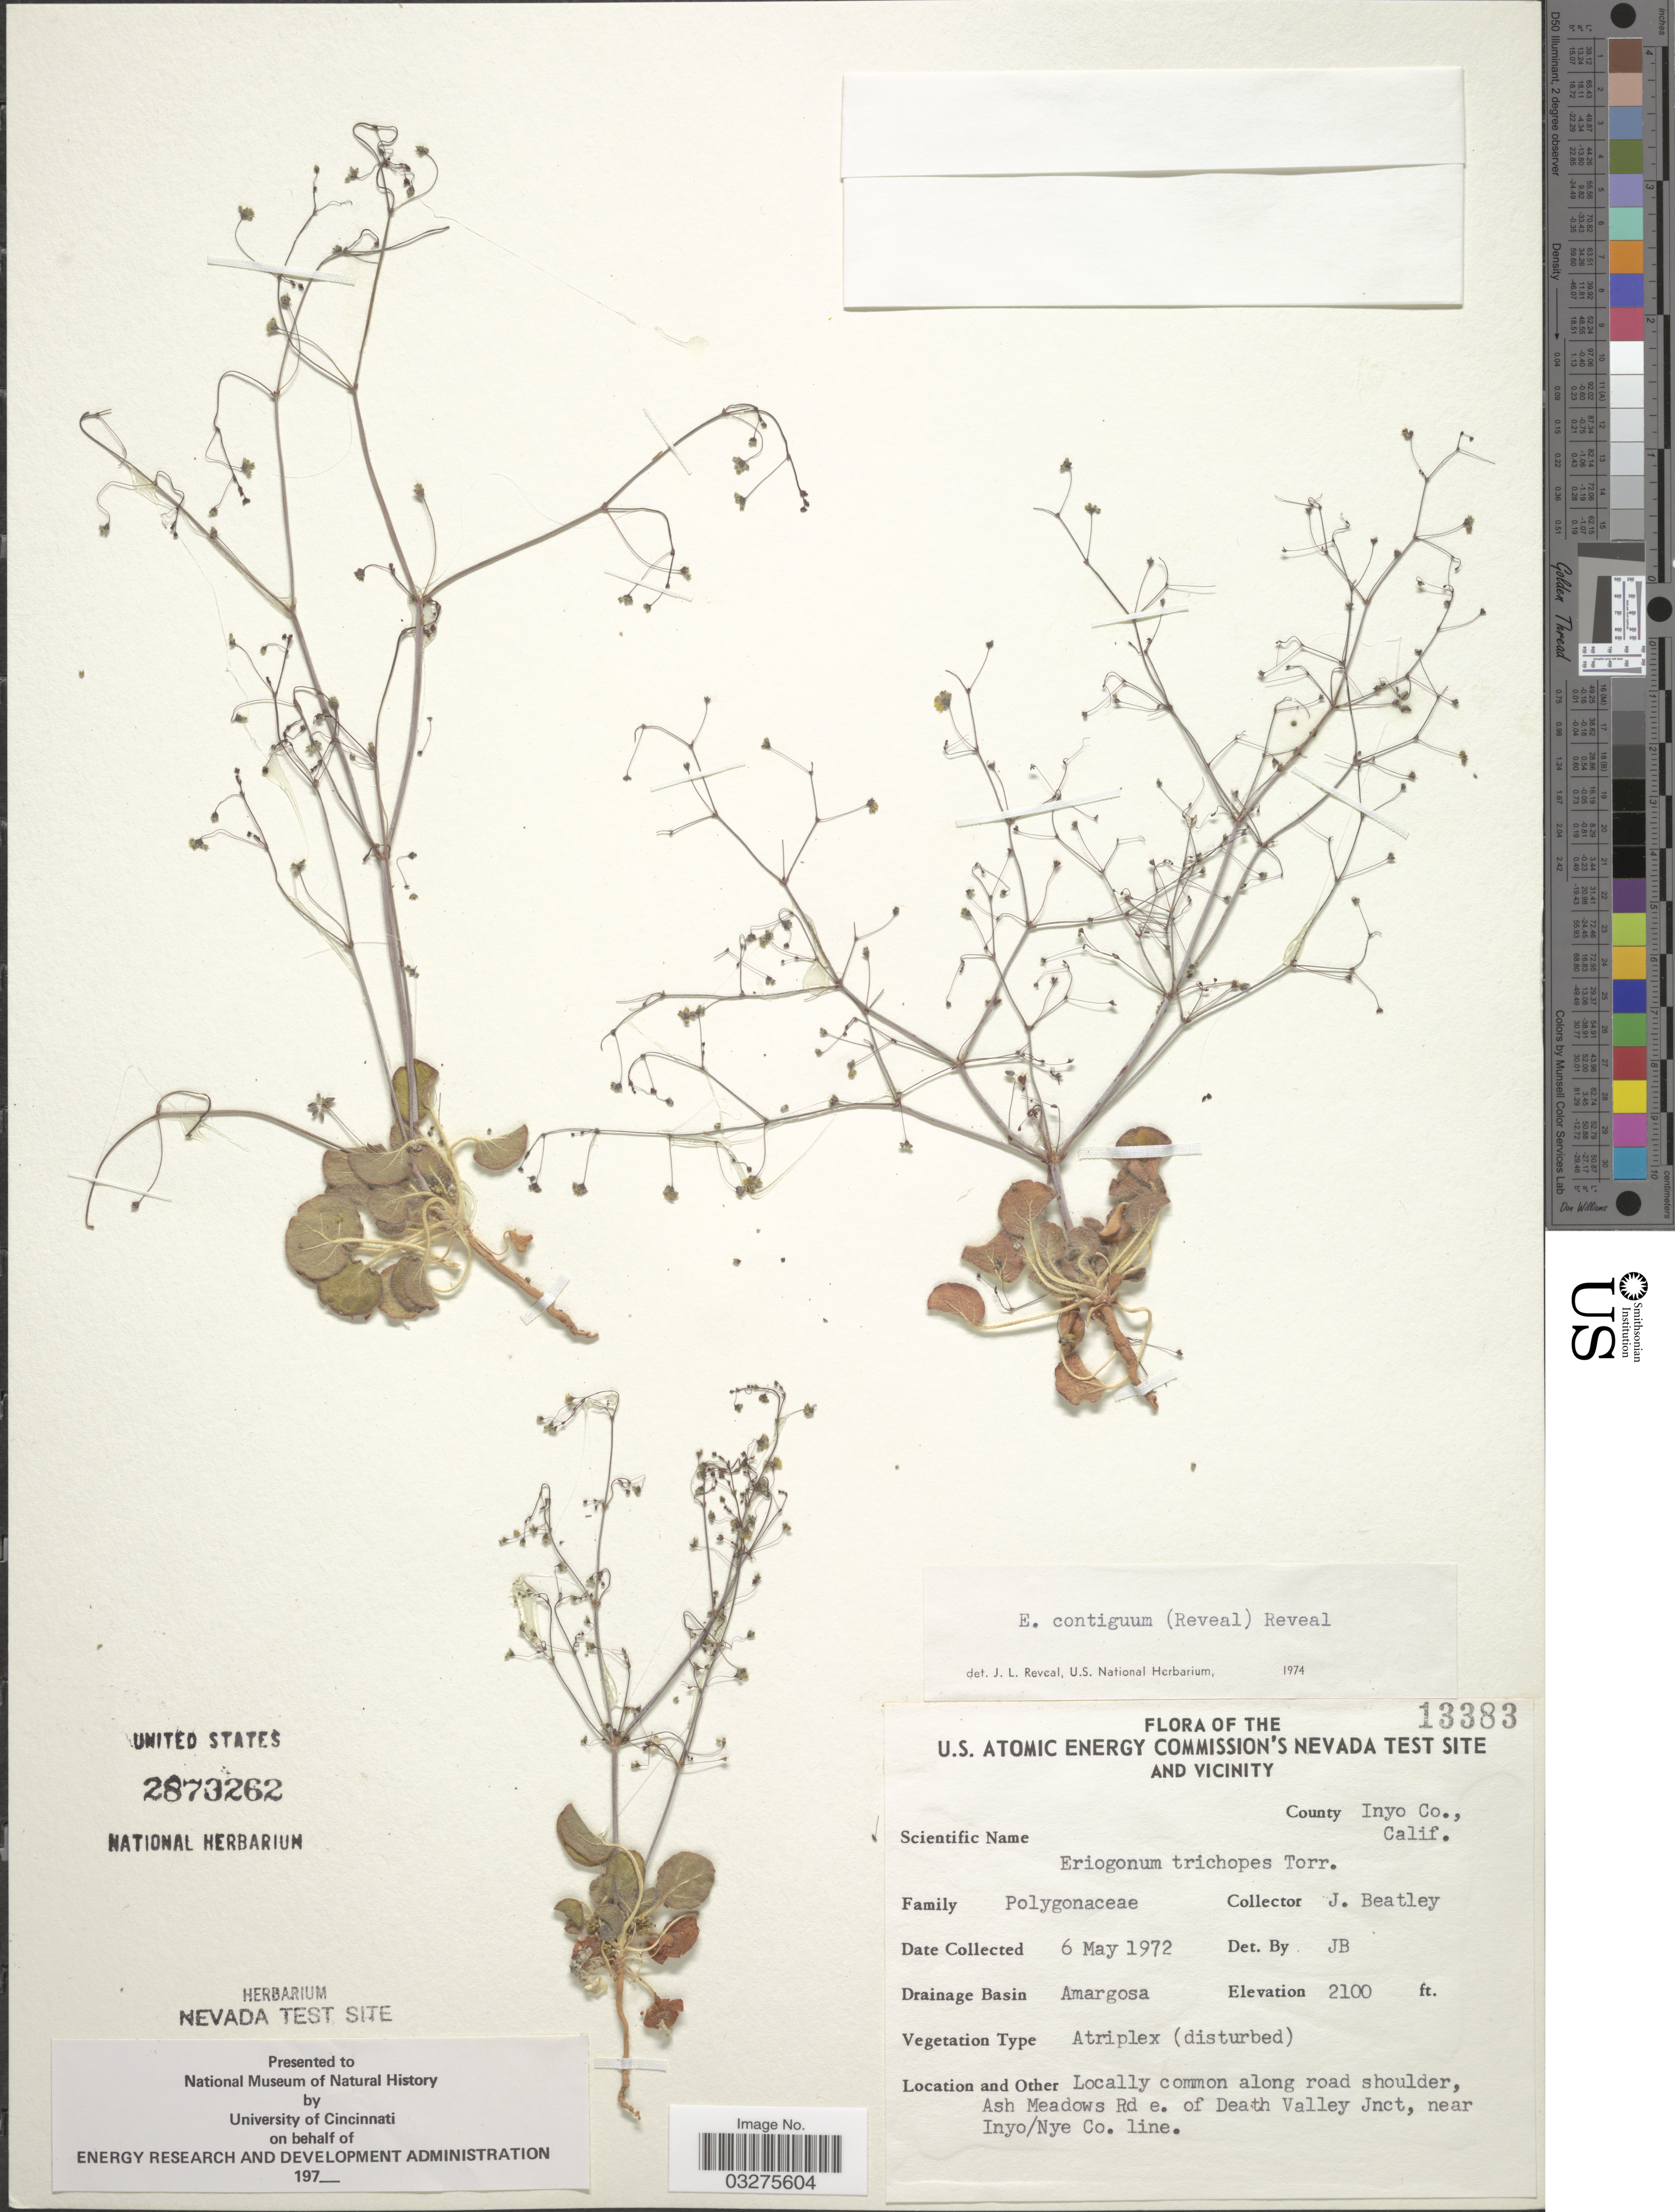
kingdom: Plantae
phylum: Tracheophyta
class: Magnoliopsida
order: Caryophyllales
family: Polygonaceae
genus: Eriogonum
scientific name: Eriogonum contiguum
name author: (Reveal) Reveal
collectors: J. C. Beatley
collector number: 13383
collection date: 1972-05-06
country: United States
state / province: California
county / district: Inyo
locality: U.S. Atomic Energy Commission's Nevada Test Site and vicinity. County Inyo Co., Calif. Drainage Basin Amargosa. Ash Meadows Rd e. of Death Valley Jnct, near Inyo/Nye Co. line.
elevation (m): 640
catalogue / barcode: US 2873262